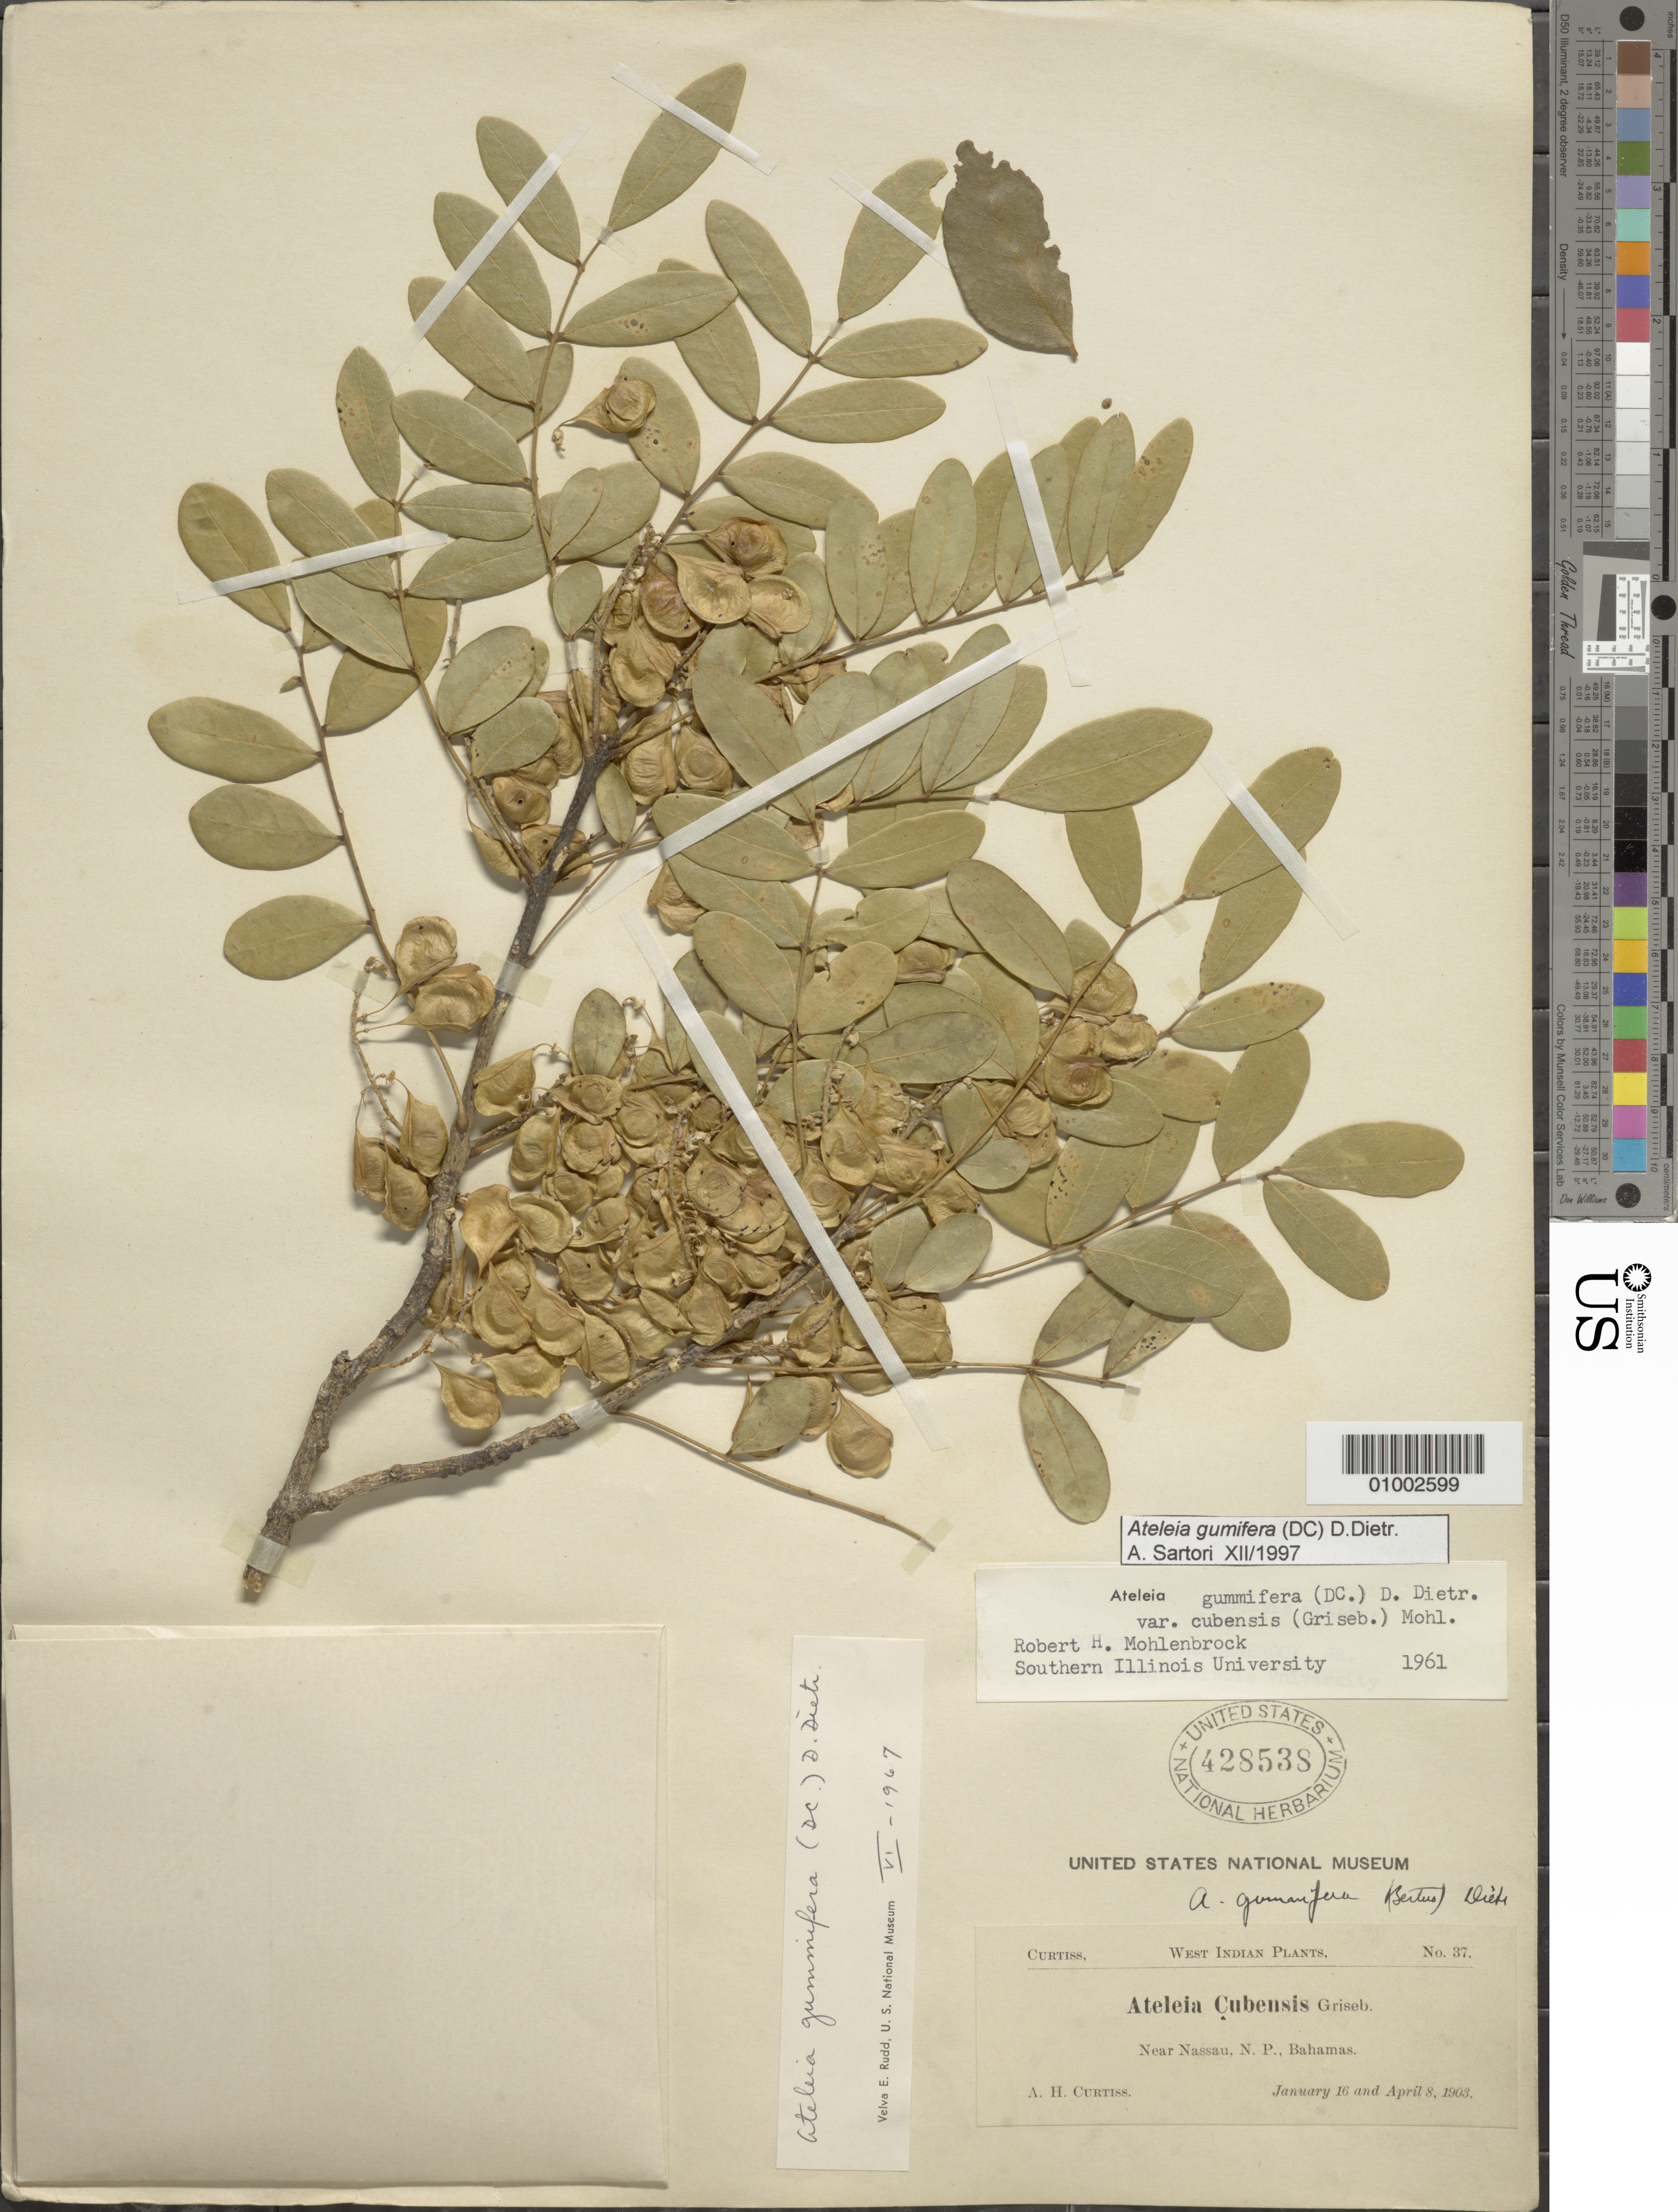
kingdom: Plantae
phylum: Tracheophyta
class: Magnoliopsida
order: Fabales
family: Fabaceae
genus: Ateleia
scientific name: Ateleia gummifera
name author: (Bertero ex DC.) D. Dietr.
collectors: A. H. Curtiss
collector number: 37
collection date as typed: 16 Jan 1903 and 08 Apr 1903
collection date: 1903-01-16,1903-04-08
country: Bahamas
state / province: New Providence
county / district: Nassau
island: New Providence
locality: Near Nassau, N.P., Bahamas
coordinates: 0 N, 0 E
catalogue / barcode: US 428538